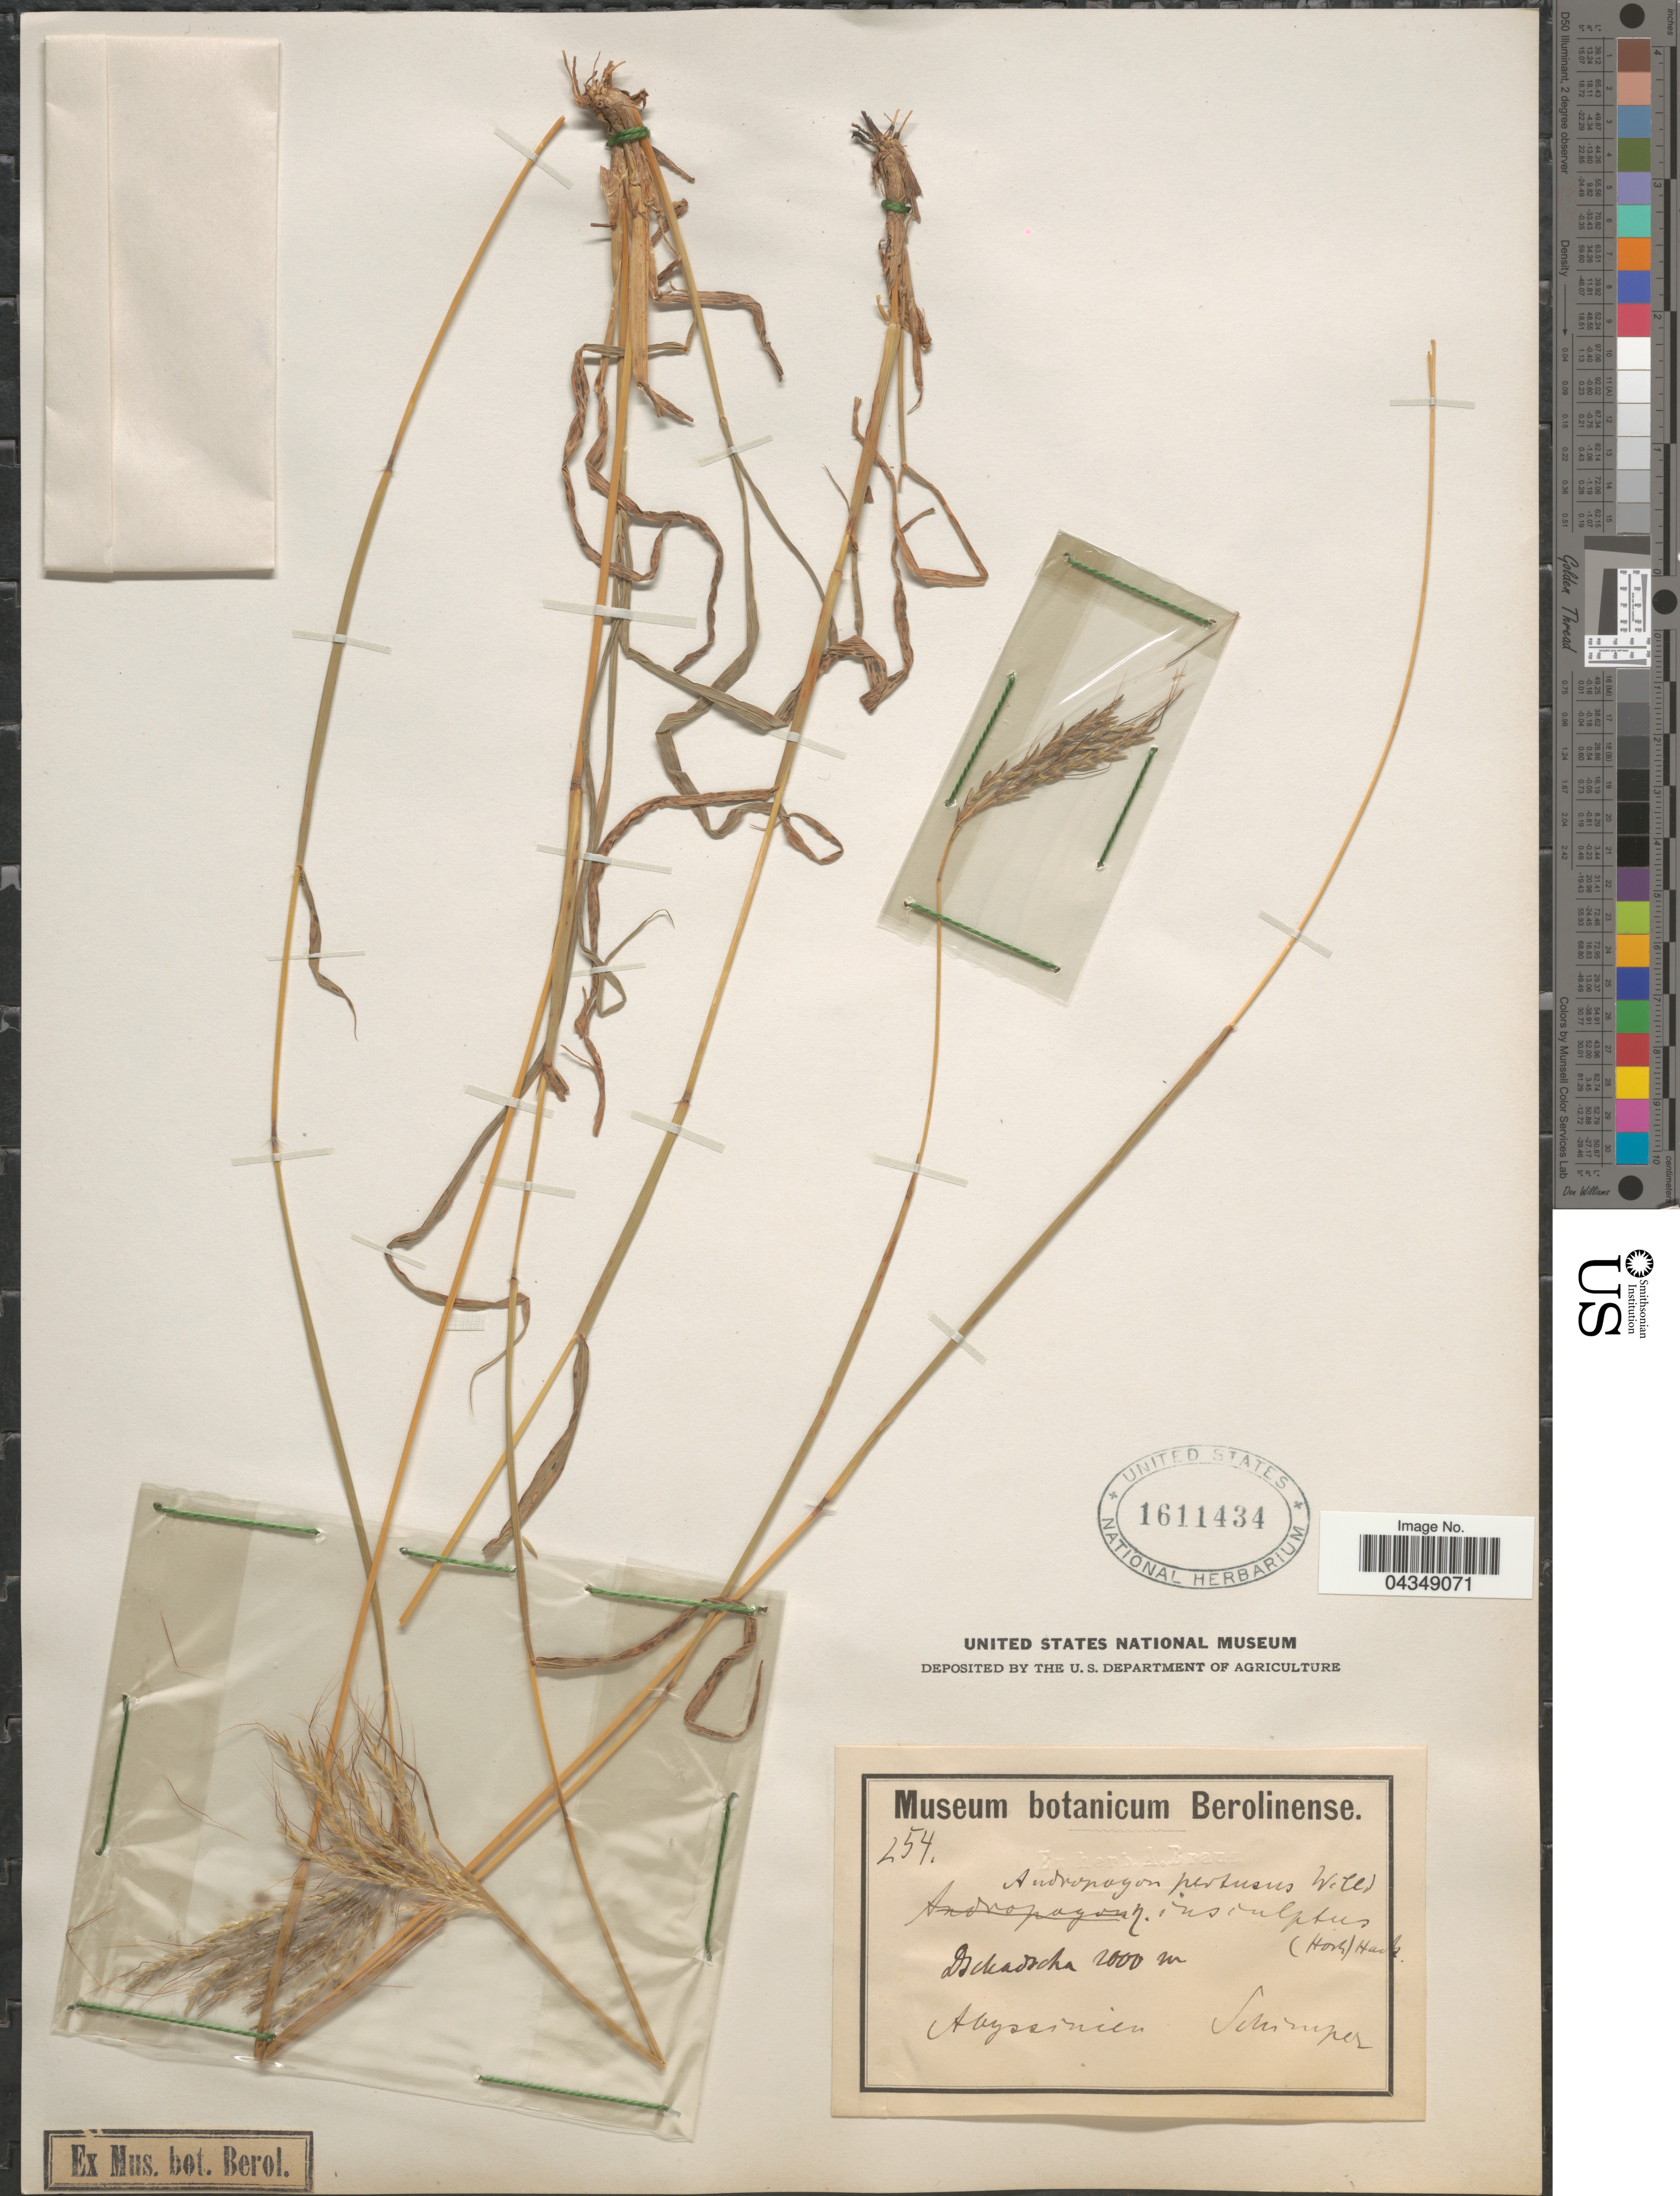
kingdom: Plantae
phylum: Tracheophyta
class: Liliopsida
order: Poales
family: Poaceae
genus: Bothriochloa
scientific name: Bothriochloa insculpta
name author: (Hochst. ex A. Rich.) A. Camus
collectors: -. Schimper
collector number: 254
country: Ethiopia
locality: Dschadscha Abyssinica.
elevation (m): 2000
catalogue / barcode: US 1611434